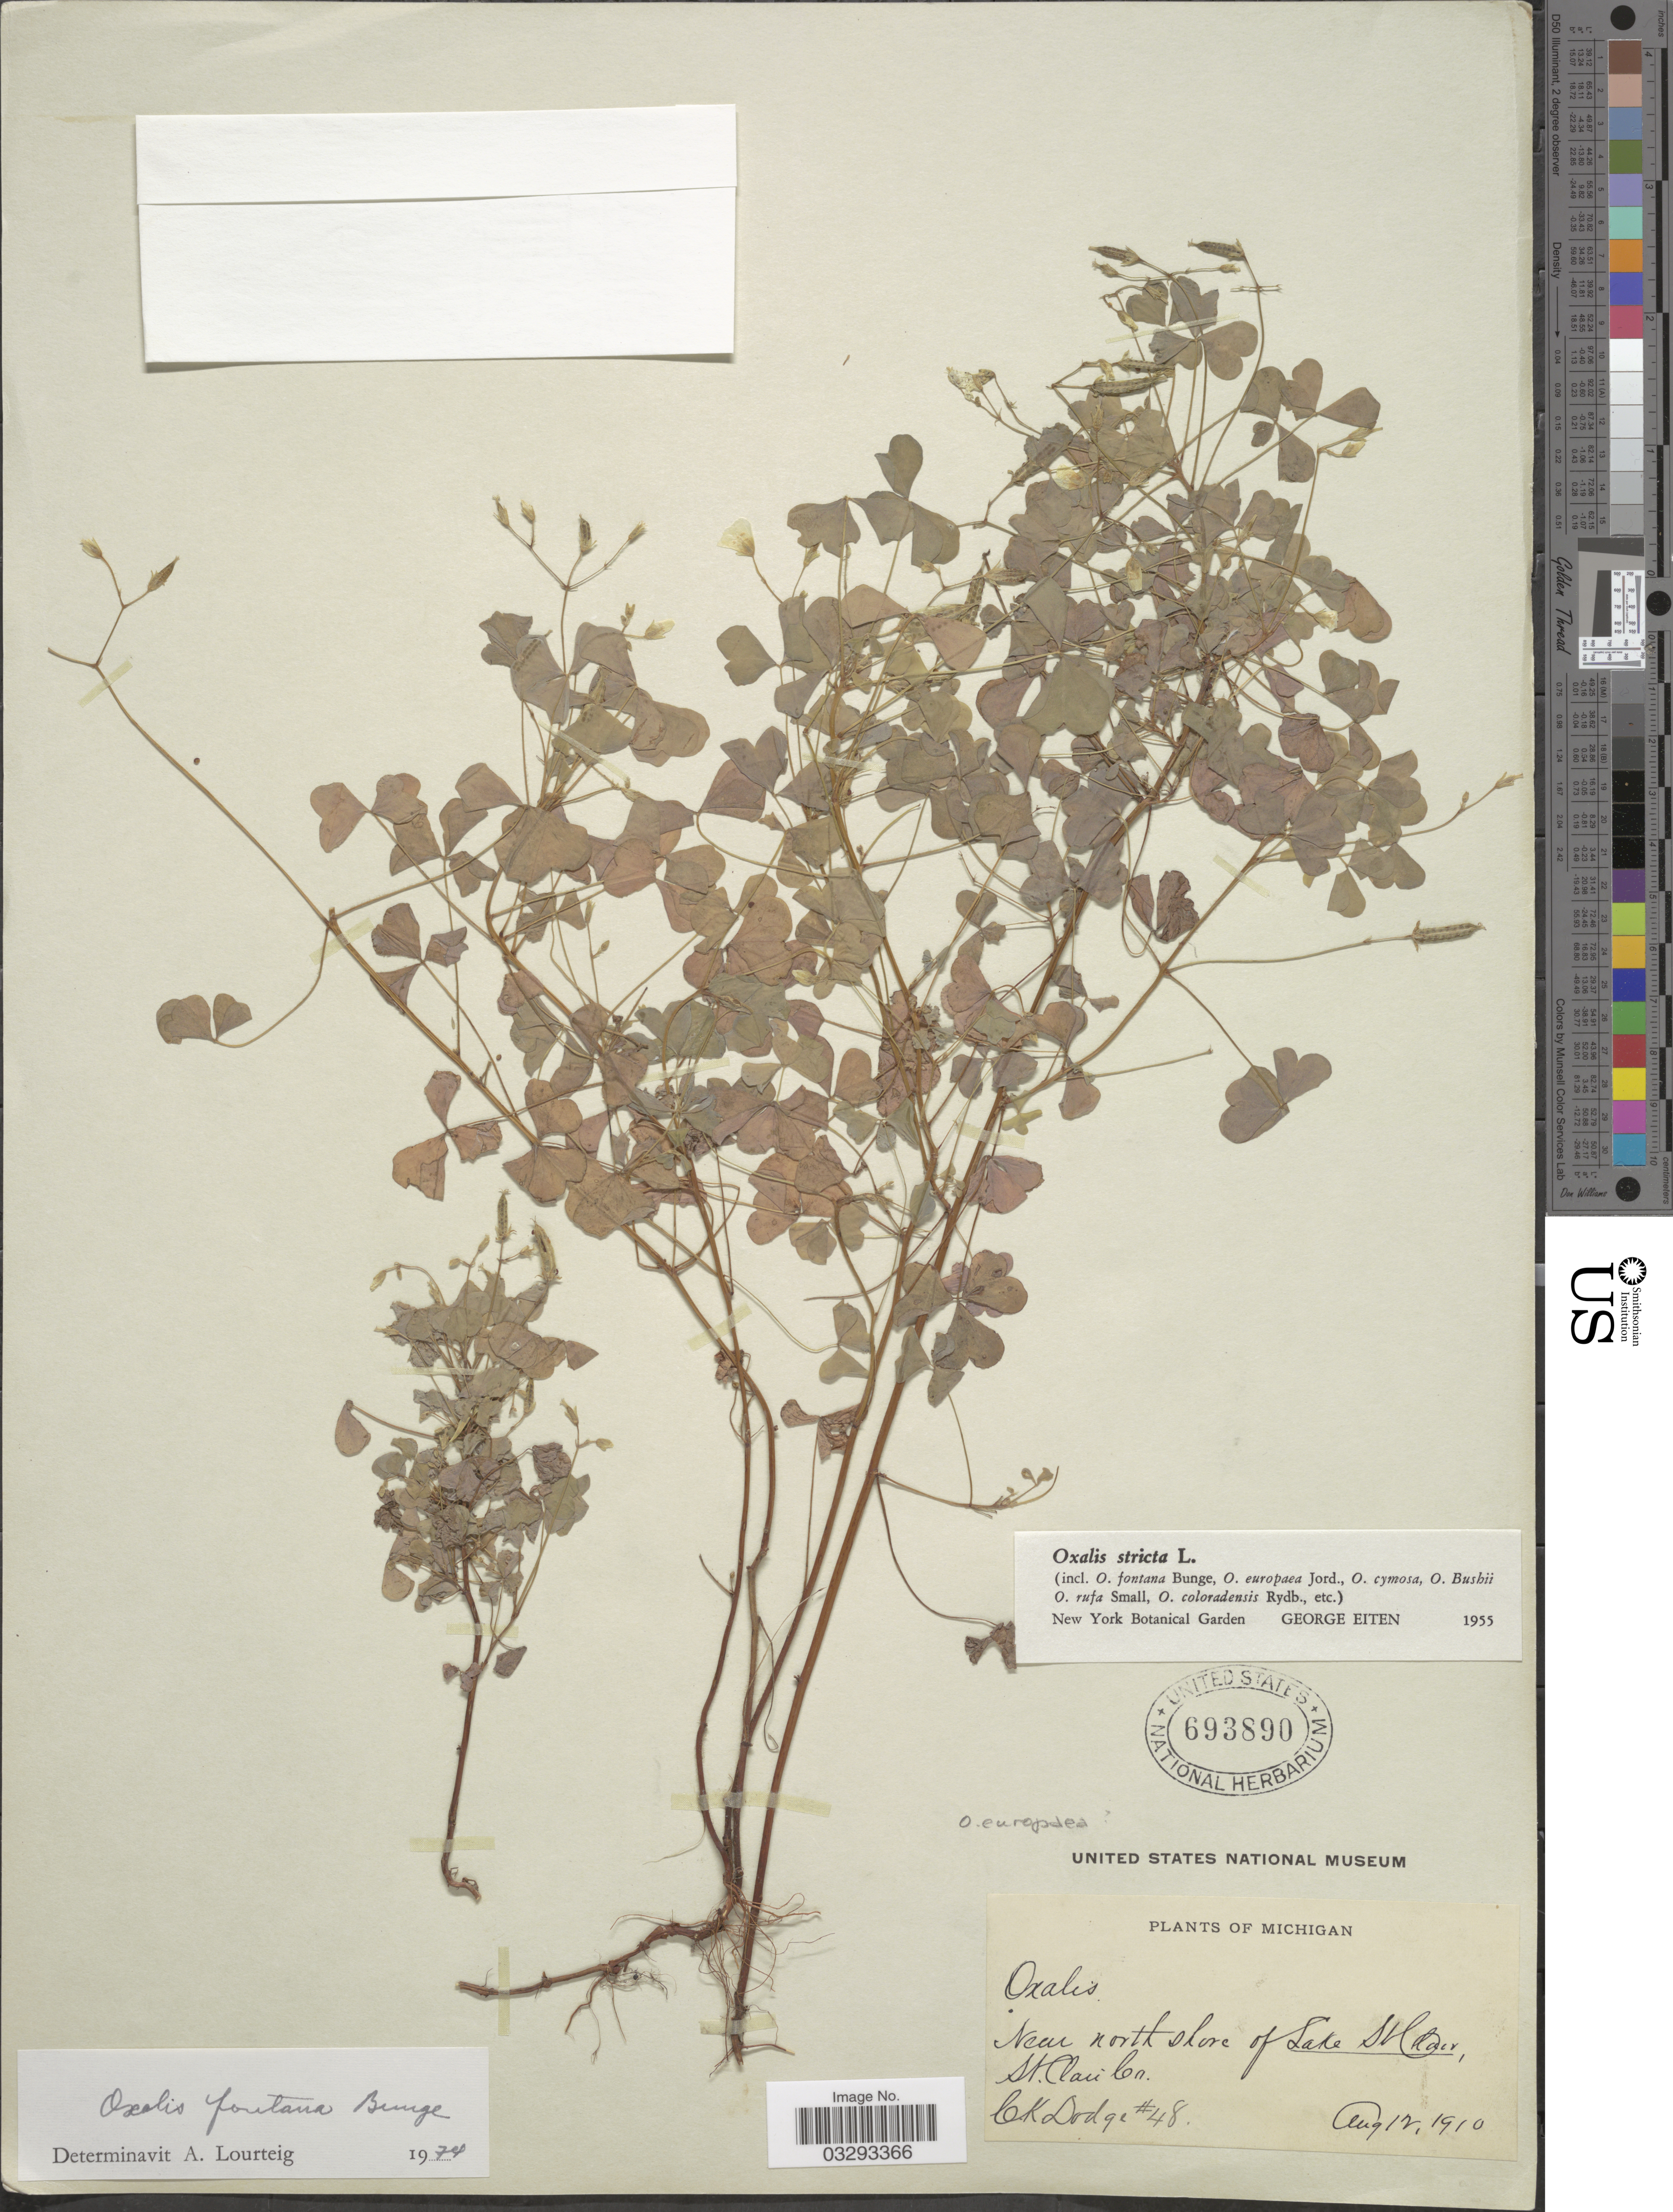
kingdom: Plantae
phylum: Tracheophyta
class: Magnoliopsida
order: Oxalidales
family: Oxalidaceae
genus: Oxalis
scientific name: Oxalis fontana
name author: Bunge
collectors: C. Dodge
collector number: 48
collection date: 1910-08-12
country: United States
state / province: Michigan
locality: Near north shore of Lake St. Clair, St. Clair Co.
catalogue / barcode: US 693890